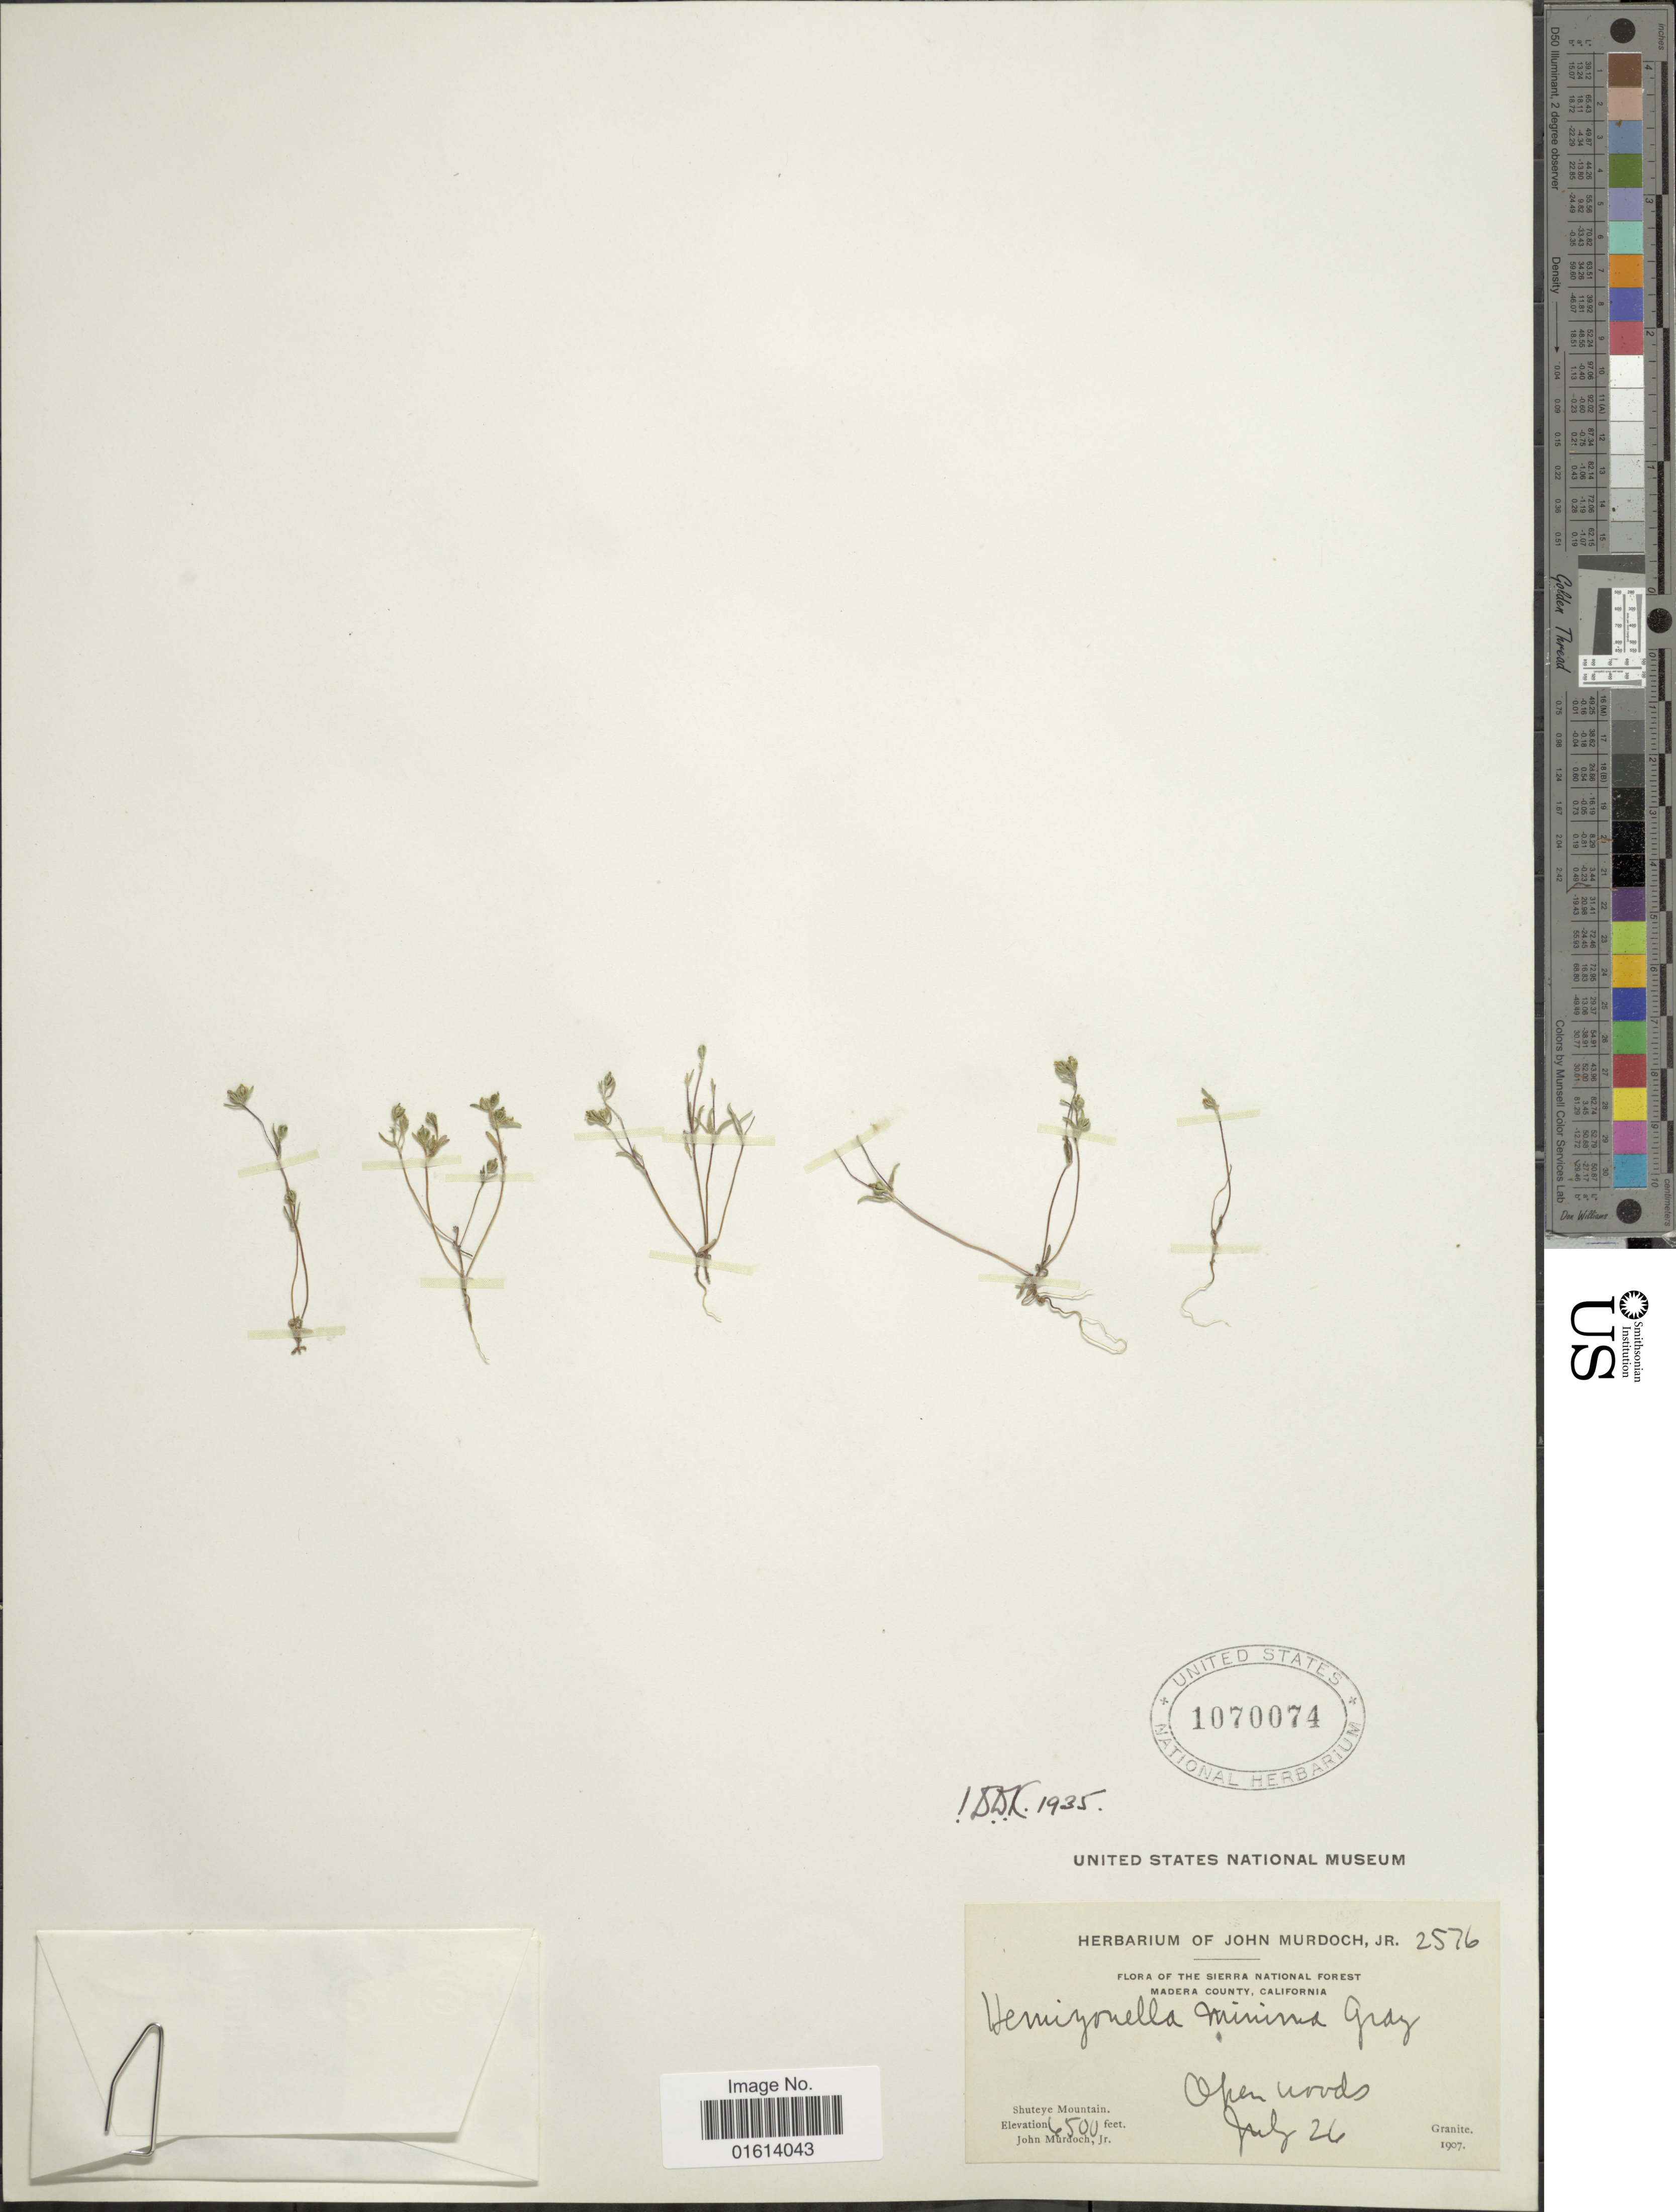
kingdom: Plantae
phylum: Tracheophyta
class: Magnoliopsida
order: Asterales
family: Asteraceae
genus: Hemizonella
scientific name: Hemizonella minima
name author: (A. Gray) A. Gray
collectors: J. Murdoch Jr.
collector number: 2576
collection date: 1907-07-26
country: United States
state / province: California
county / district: Madera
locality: Sierra National Forest, Madera County, Shuteye Mountain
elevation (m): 1981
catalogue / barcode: US 1070074